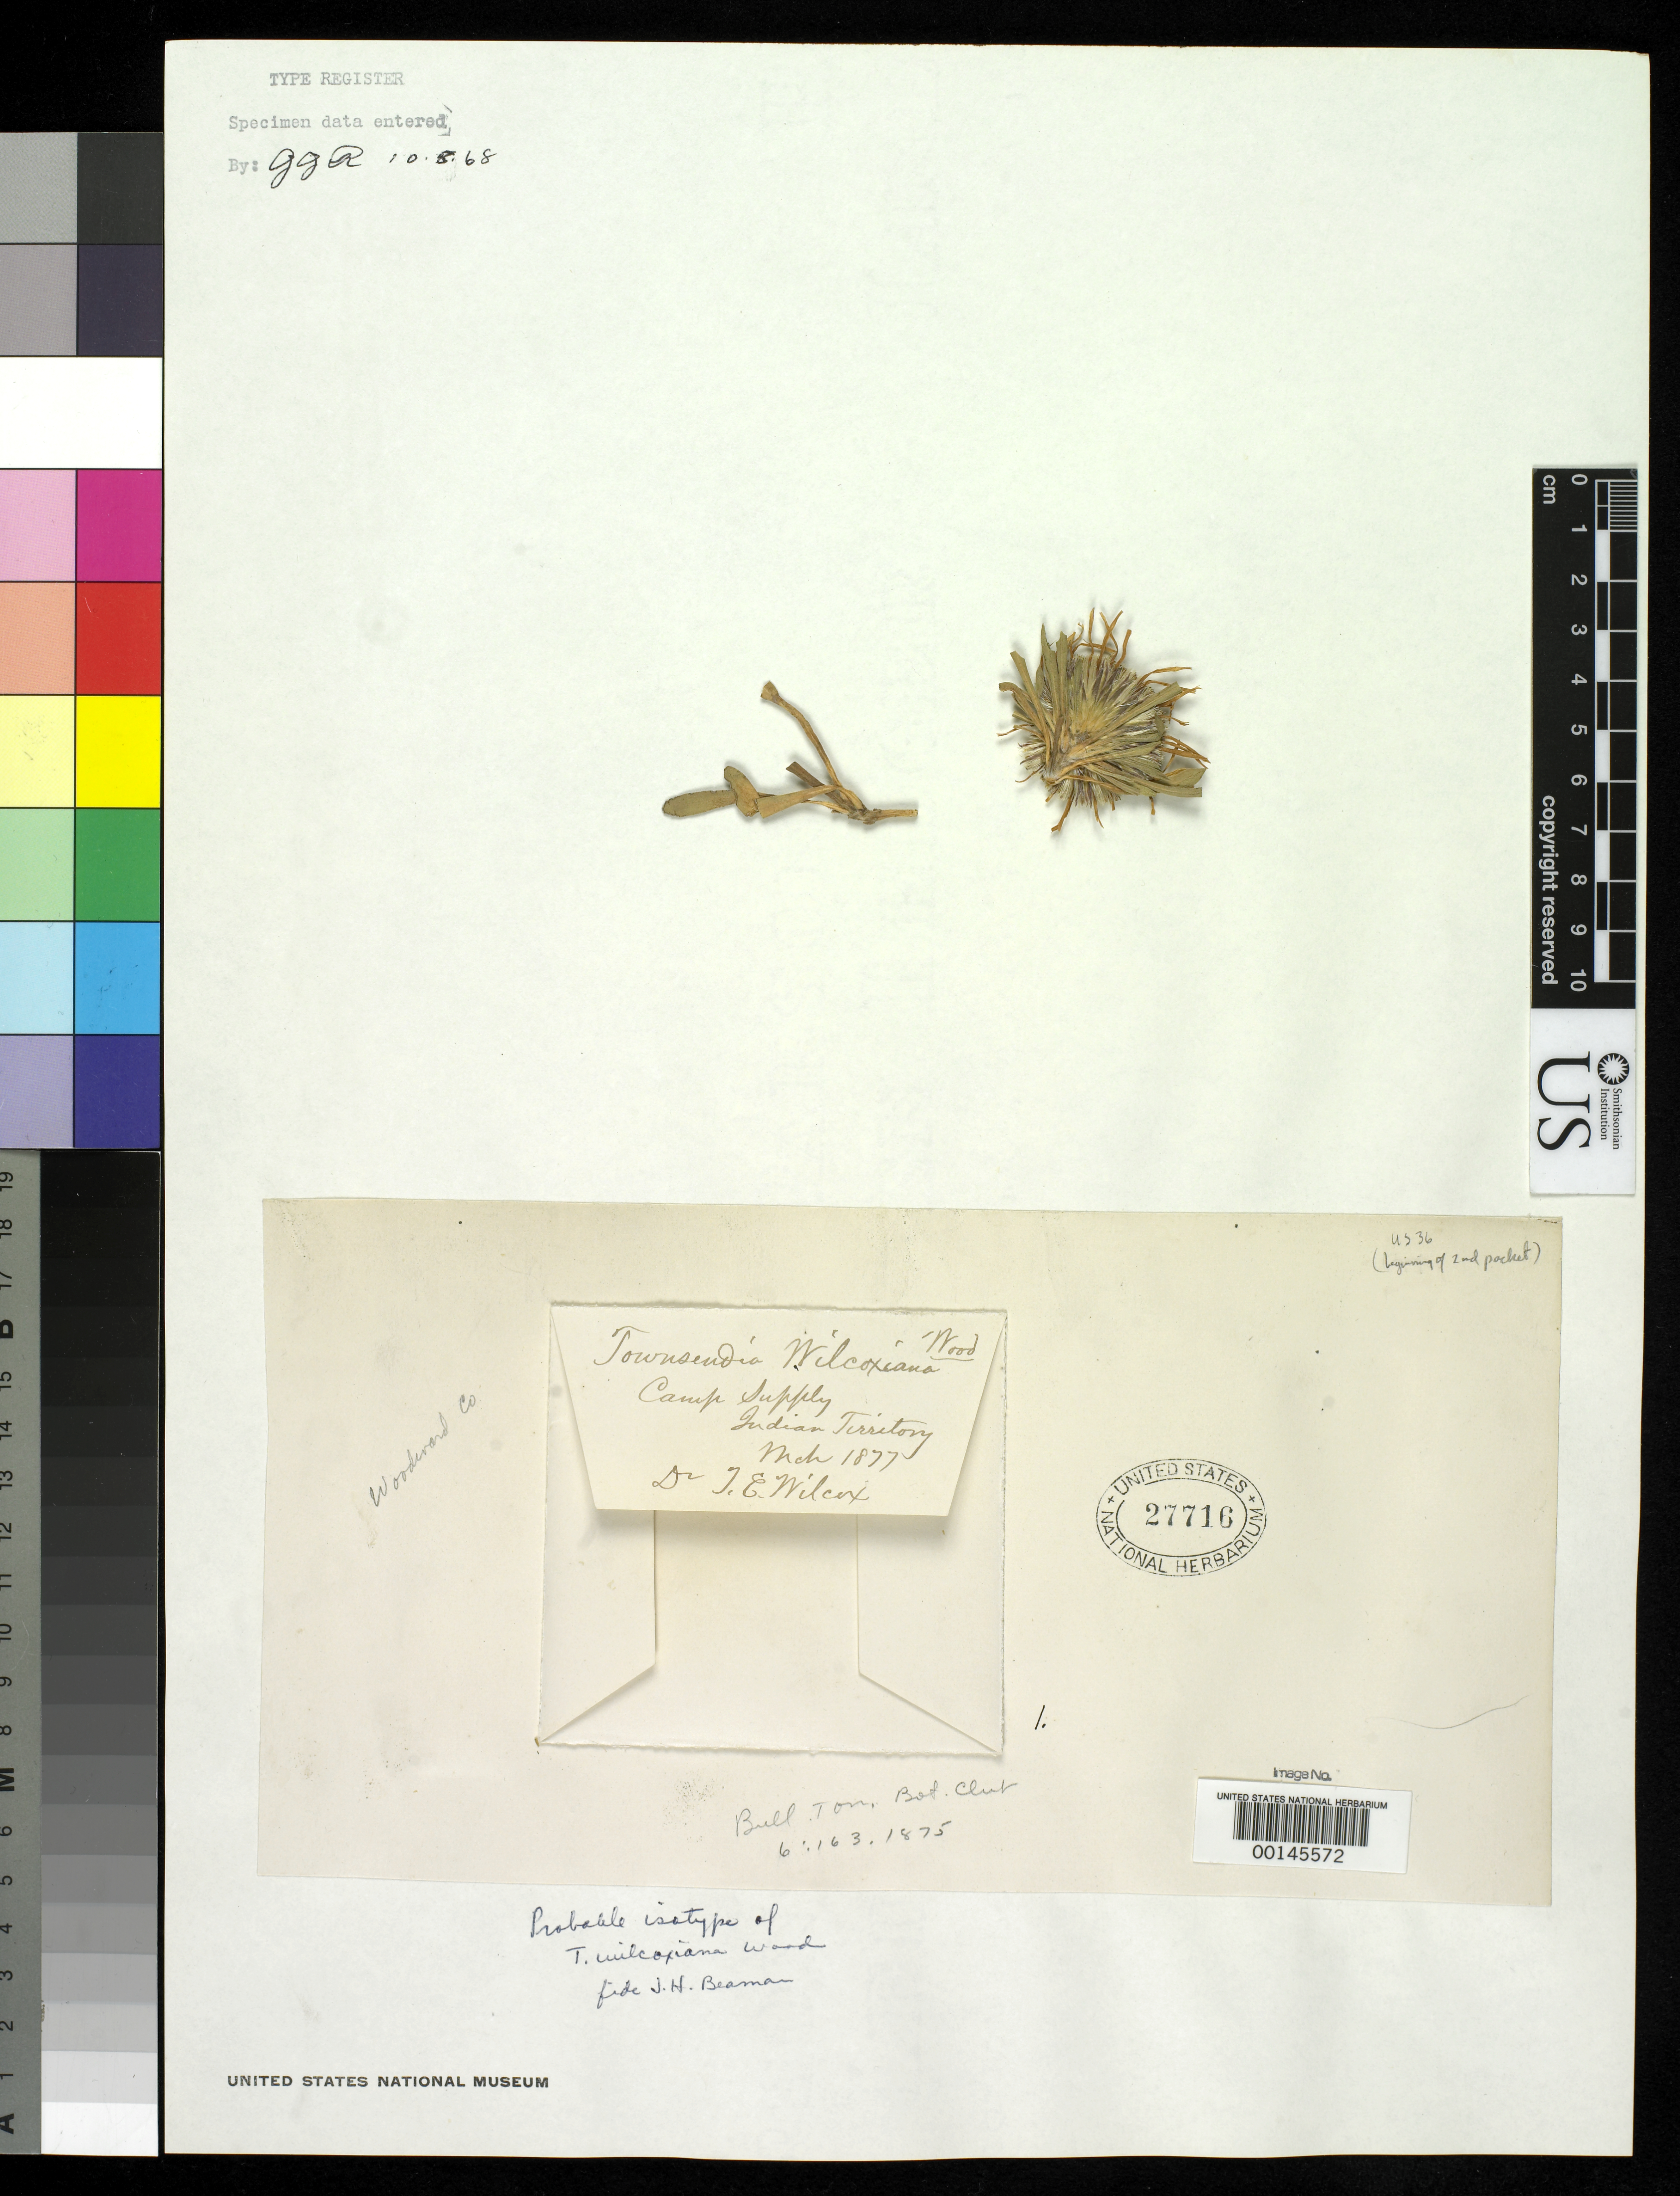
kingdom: Plantae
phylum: Tracheophyta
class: Magnoliopsida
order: Asterales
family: Asteraceae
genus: Townsendia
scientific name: Townsendia wilcoxiana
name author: Alph. Wood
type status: Isotype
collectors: T. E. Wilcox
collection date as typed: Mar 1877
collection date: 1877-03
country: United States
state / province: Oklahoma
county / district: Woodward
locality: Camp Supply.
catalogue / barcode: US 27716